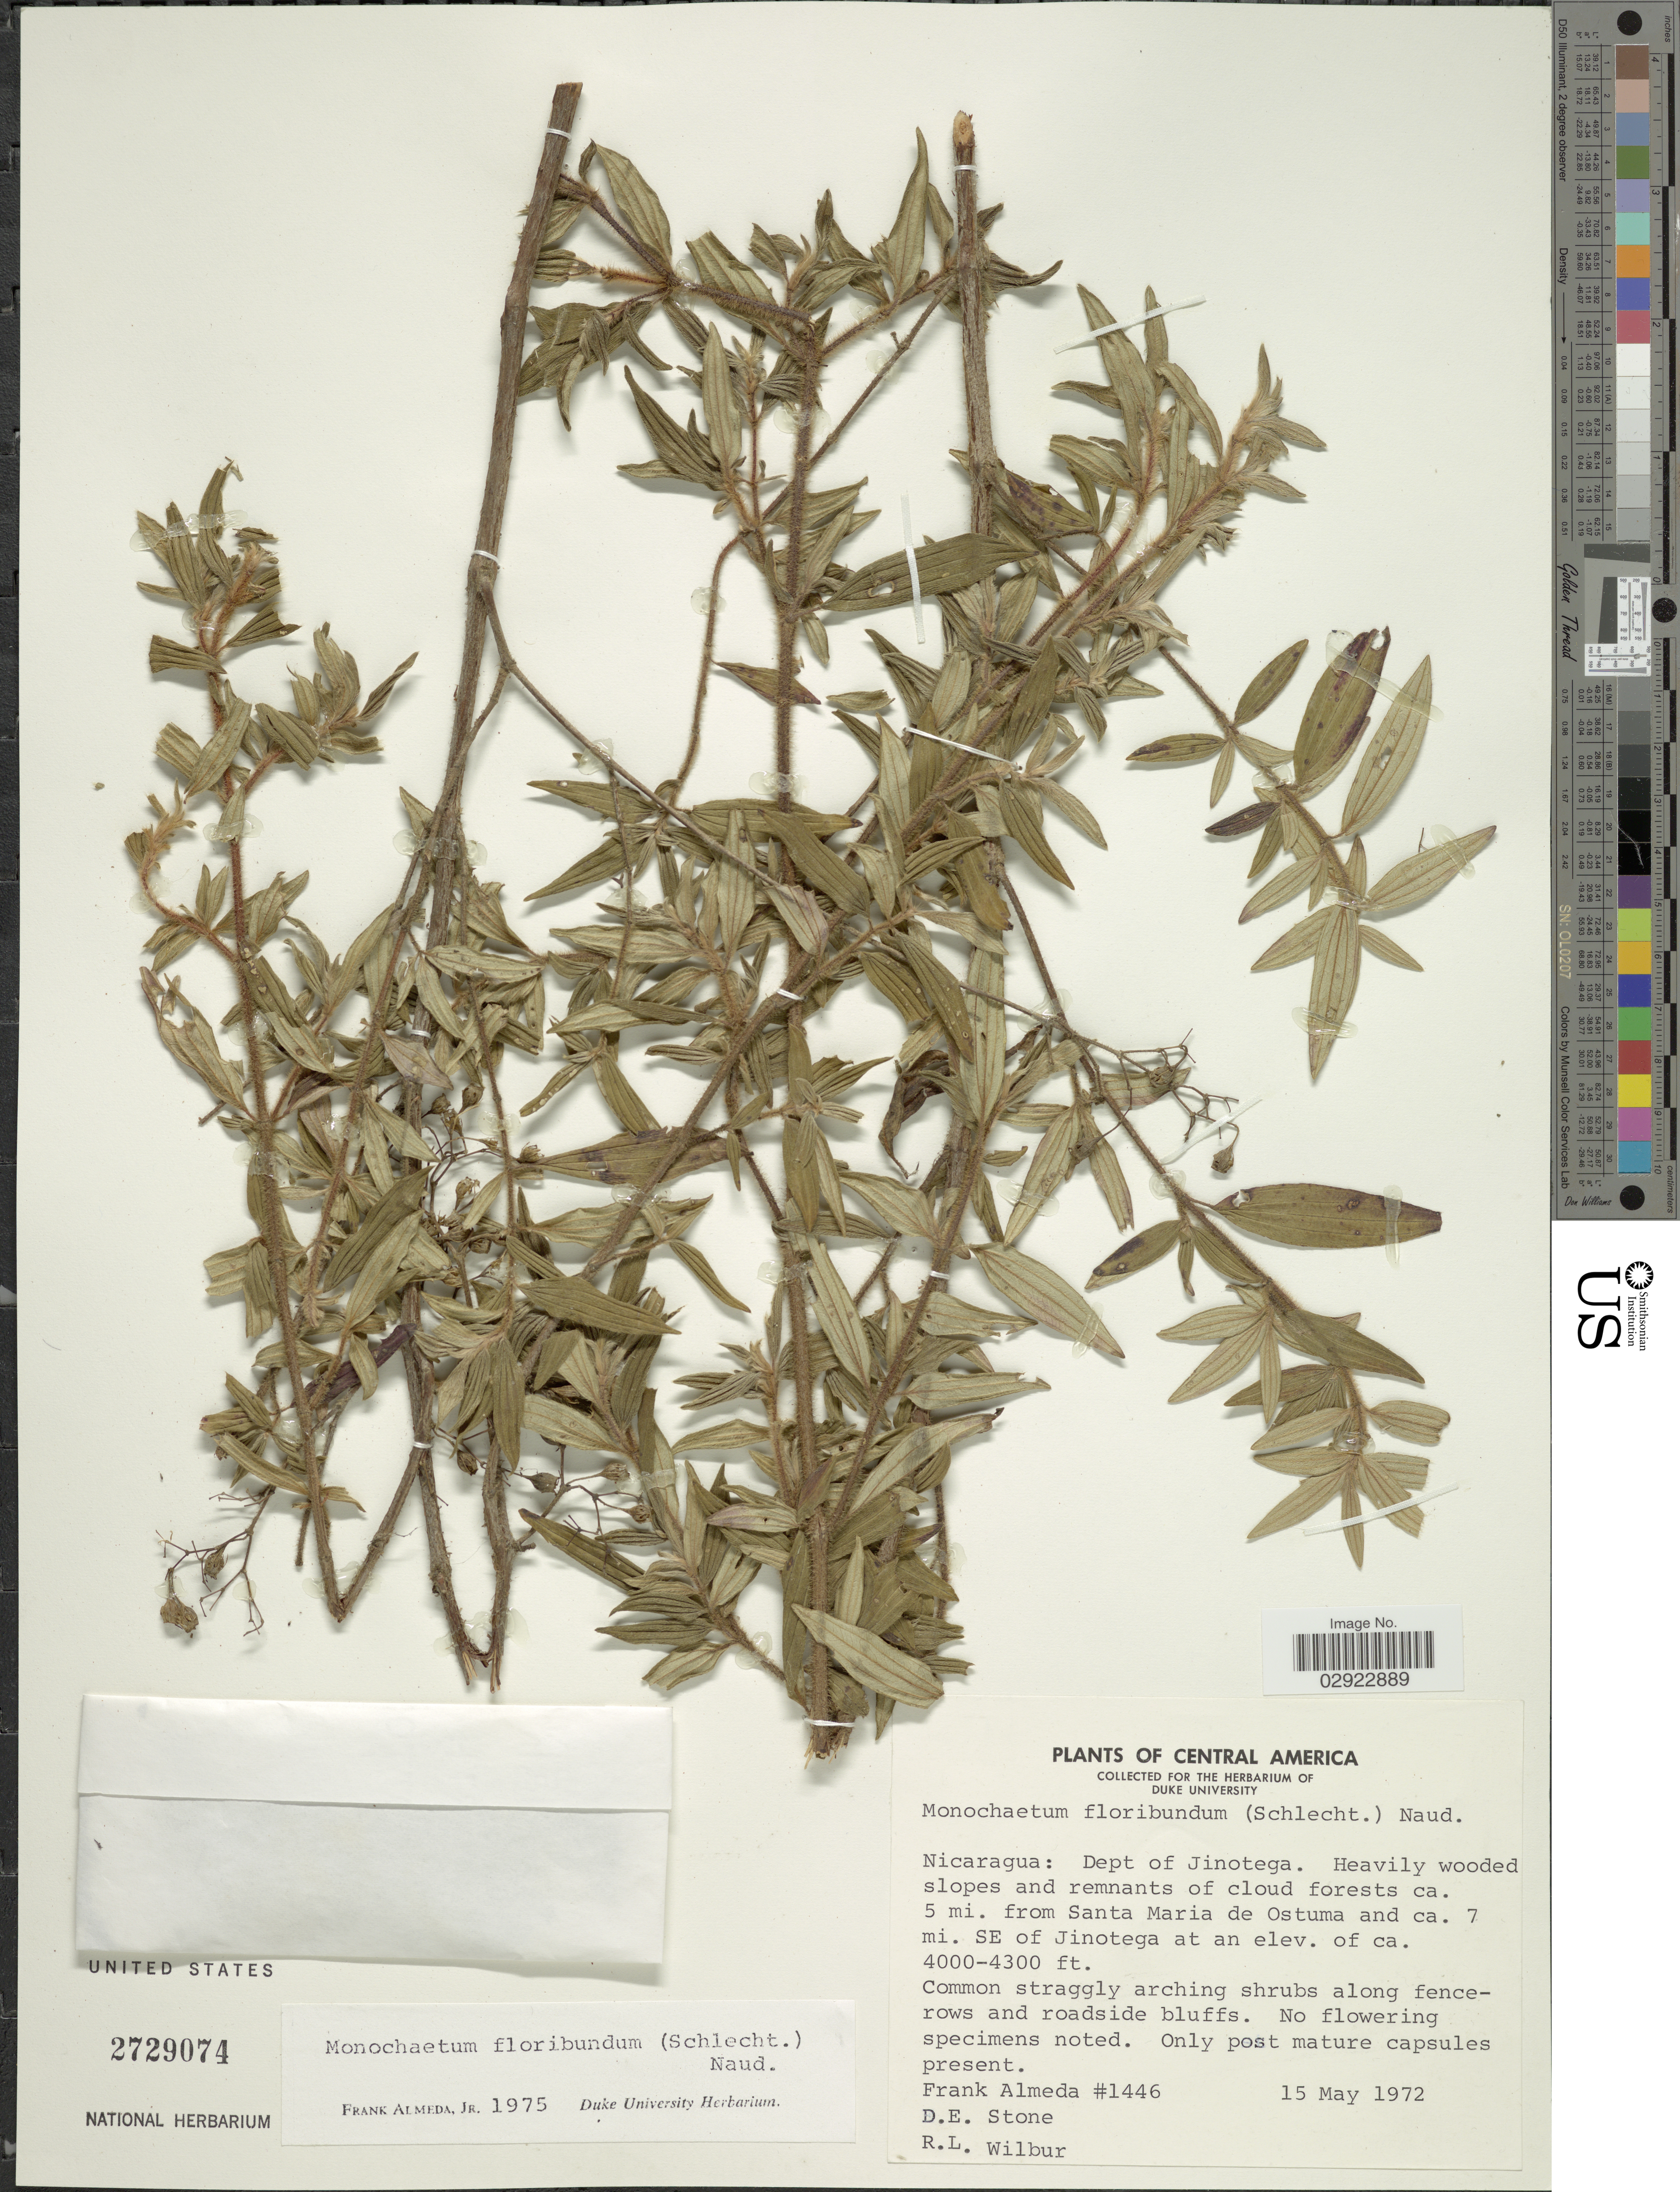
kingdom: Plantae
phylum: Tracheophyta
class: Magnoliopsida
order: Myrtales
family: Melastomataceae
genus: Monochaetum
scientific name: Monochaetum floribundum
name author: (Schltdl.) Naudin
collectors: F. Almeda, D. E. Stone & R. L. Wilbur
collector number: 1446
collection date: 1972-05-15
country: Nicaragua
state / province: Jinotega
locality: Nicaragua: Dept of Jinotega. Heavily wooded slopes and remnants of cloud forests ca. 5 mi. from Santa Maria de Ostuma and ca. 7 mi. SE of Jinotega.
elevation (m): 1219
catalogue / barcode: US 2729074